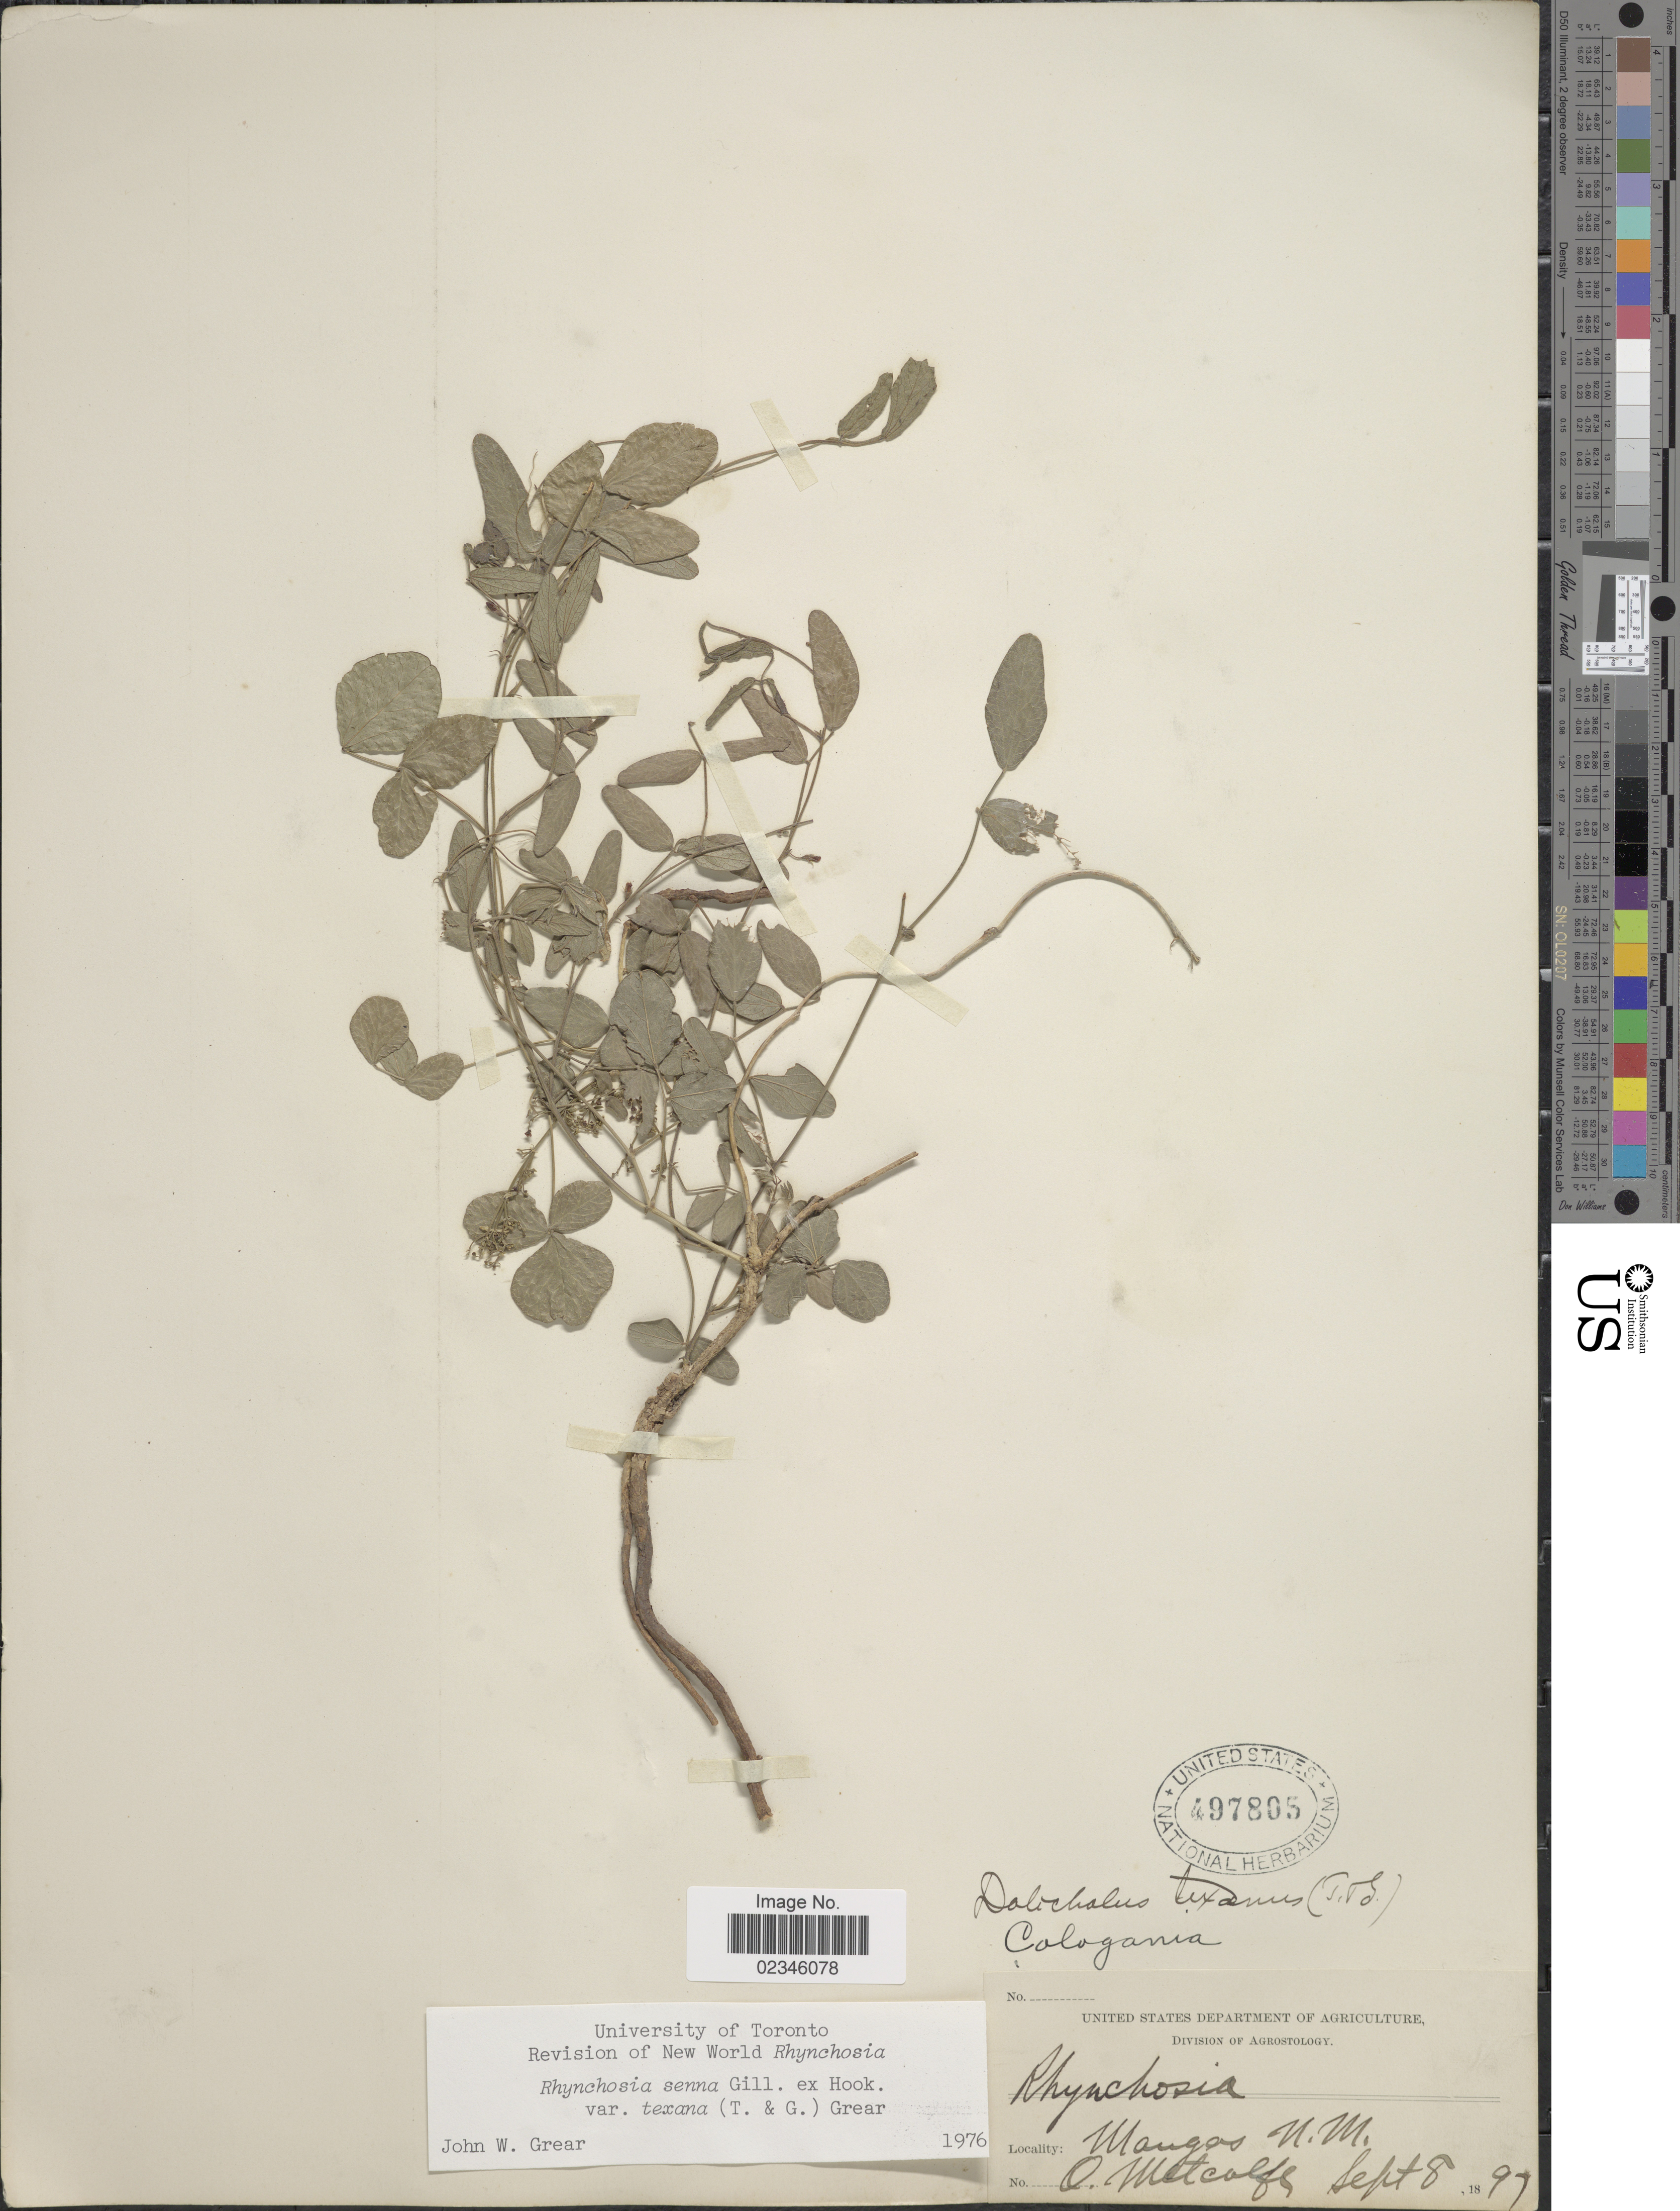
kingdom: Plantae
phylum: Tracheophyta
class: Magnoliopsida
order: Fabales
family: Fabaceae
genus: Rhynchosia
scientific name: Rhynchosia senna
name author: Gillies ex Hook.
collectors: O. B. Metcalfe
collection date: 1897-09-08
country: United States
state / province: New Mexico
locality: Mangas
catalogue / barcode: US 497805